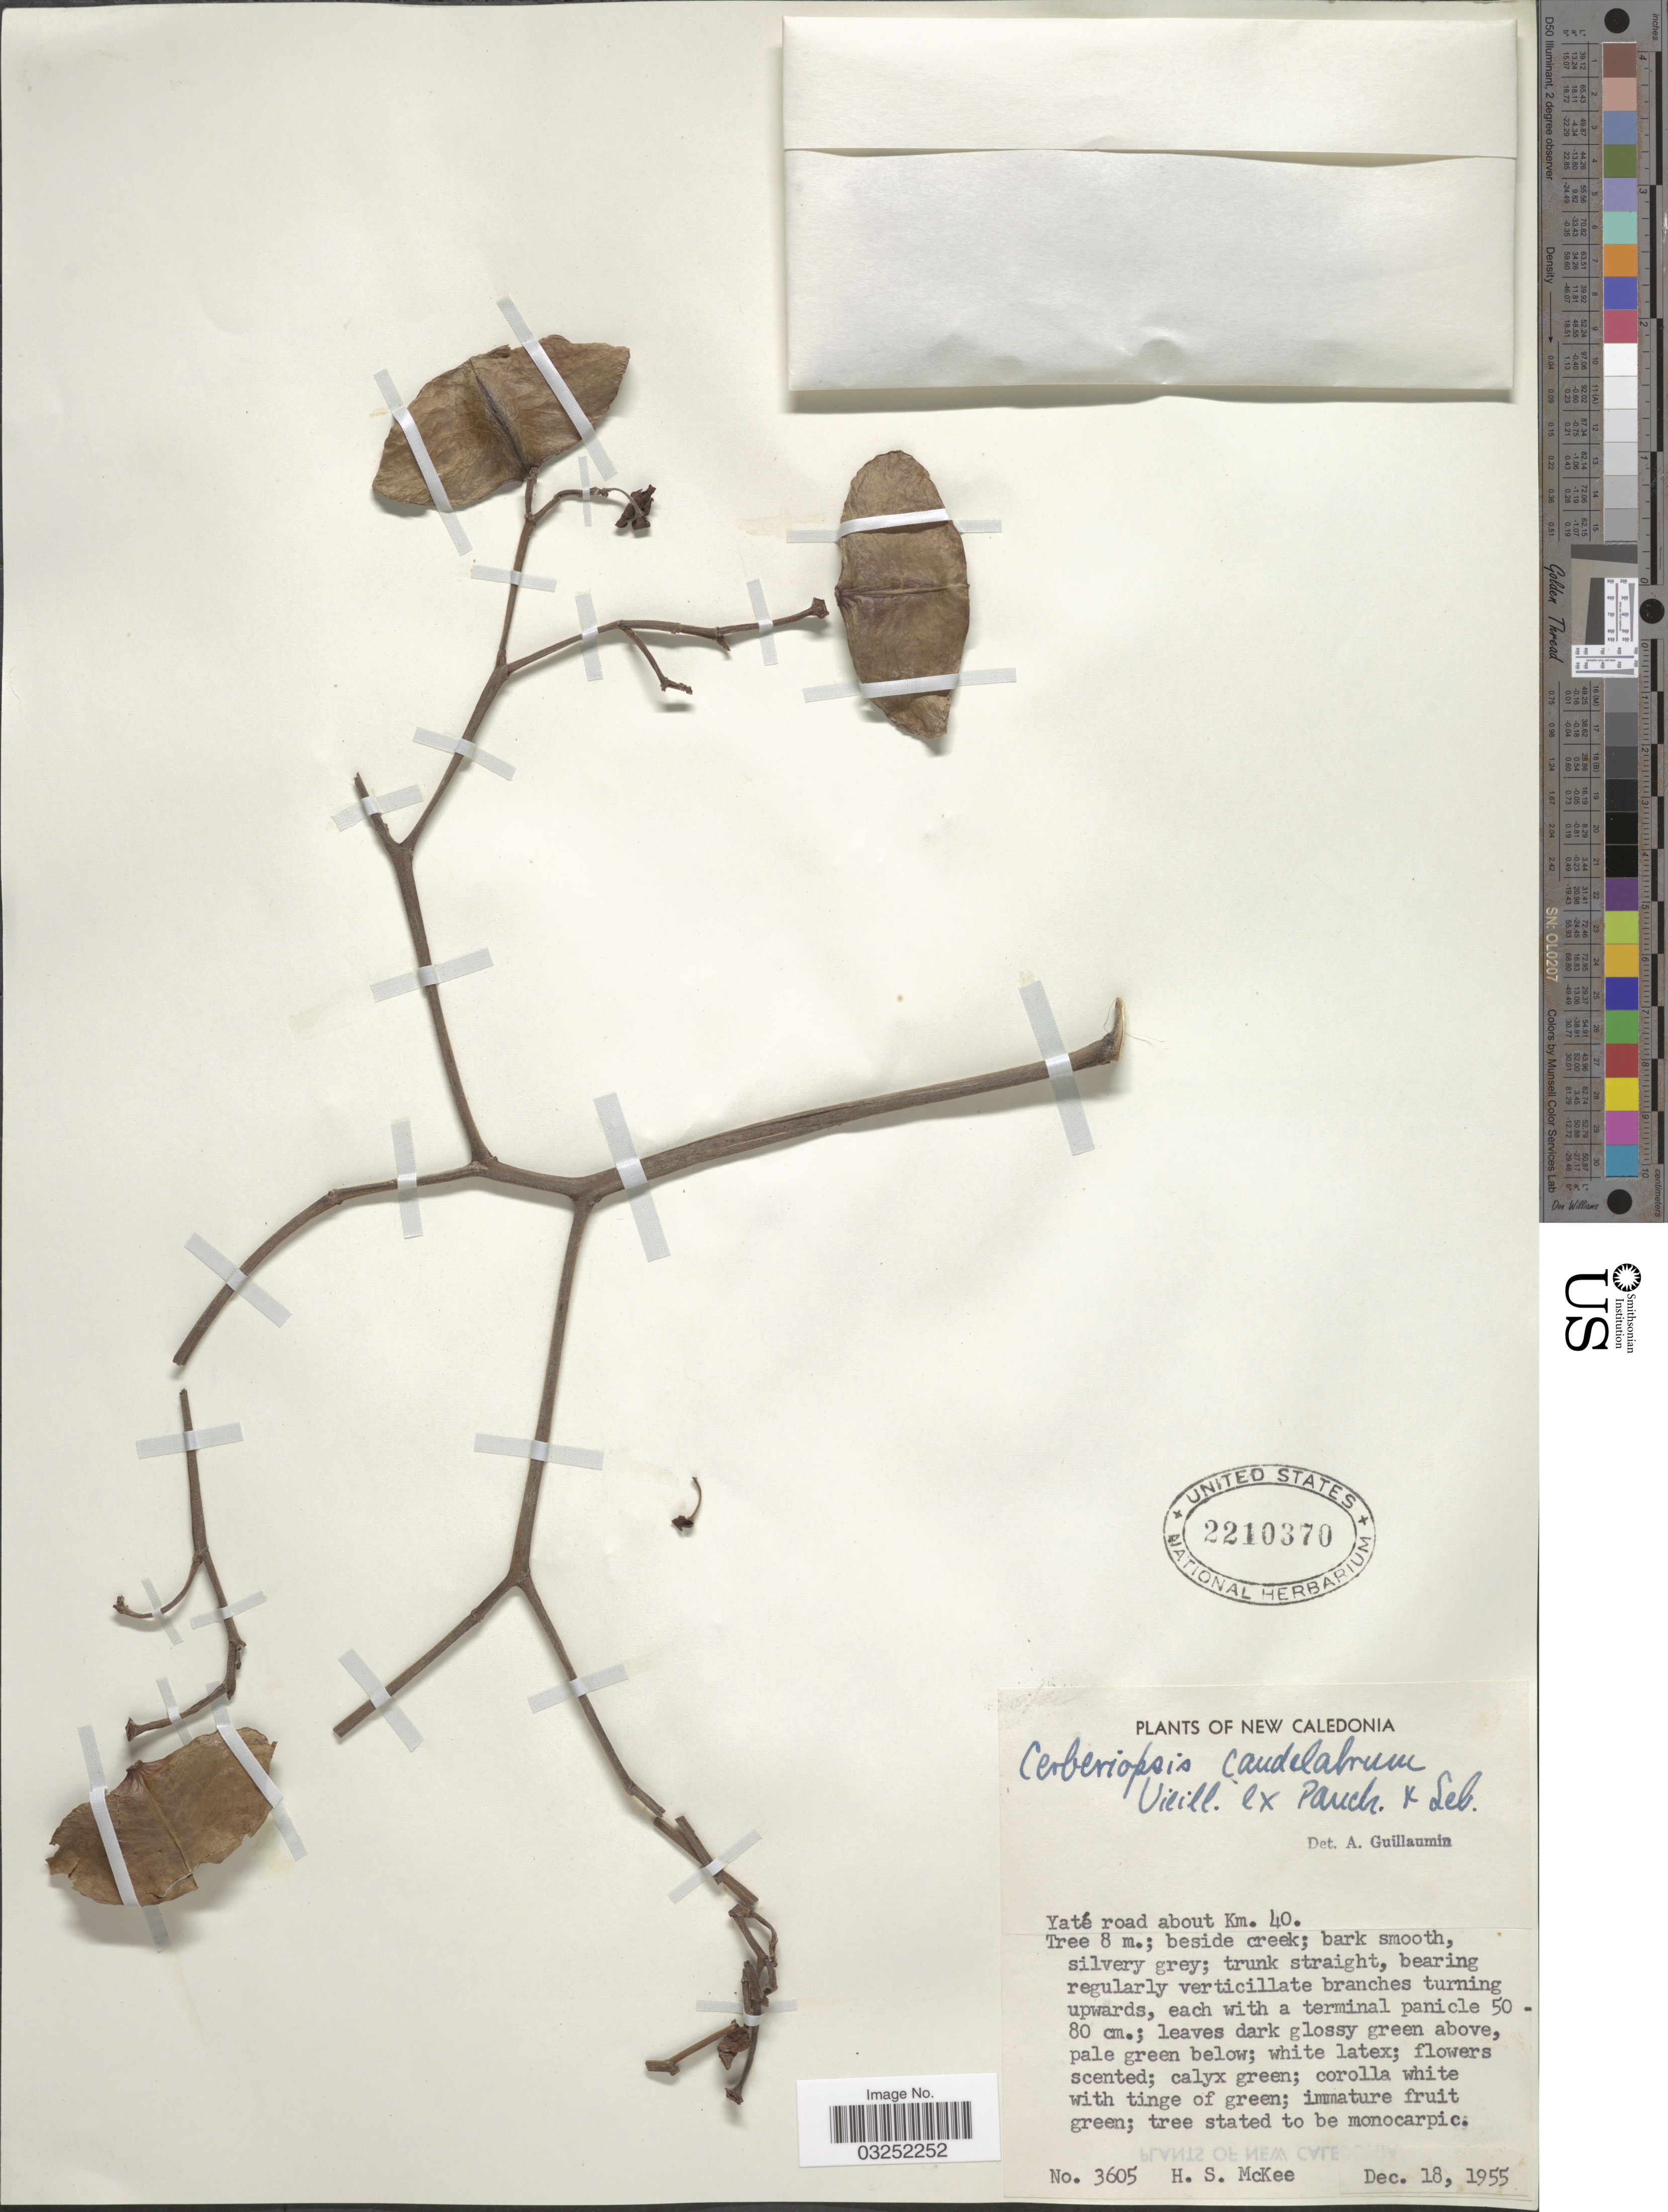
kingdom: Plantae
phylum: Tracheophyta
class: Magnoliopsida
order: Gentianales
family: Apocynaceae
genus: Cerberiopsis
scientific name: Cerberiopsis candelabra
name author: Vieill. ex Pancher & Sebert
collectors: H. S. McKee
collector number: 3605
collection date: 1955-12-18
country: New Caledonia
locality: Yaté road about Km. 40.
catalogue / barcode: US 2210370